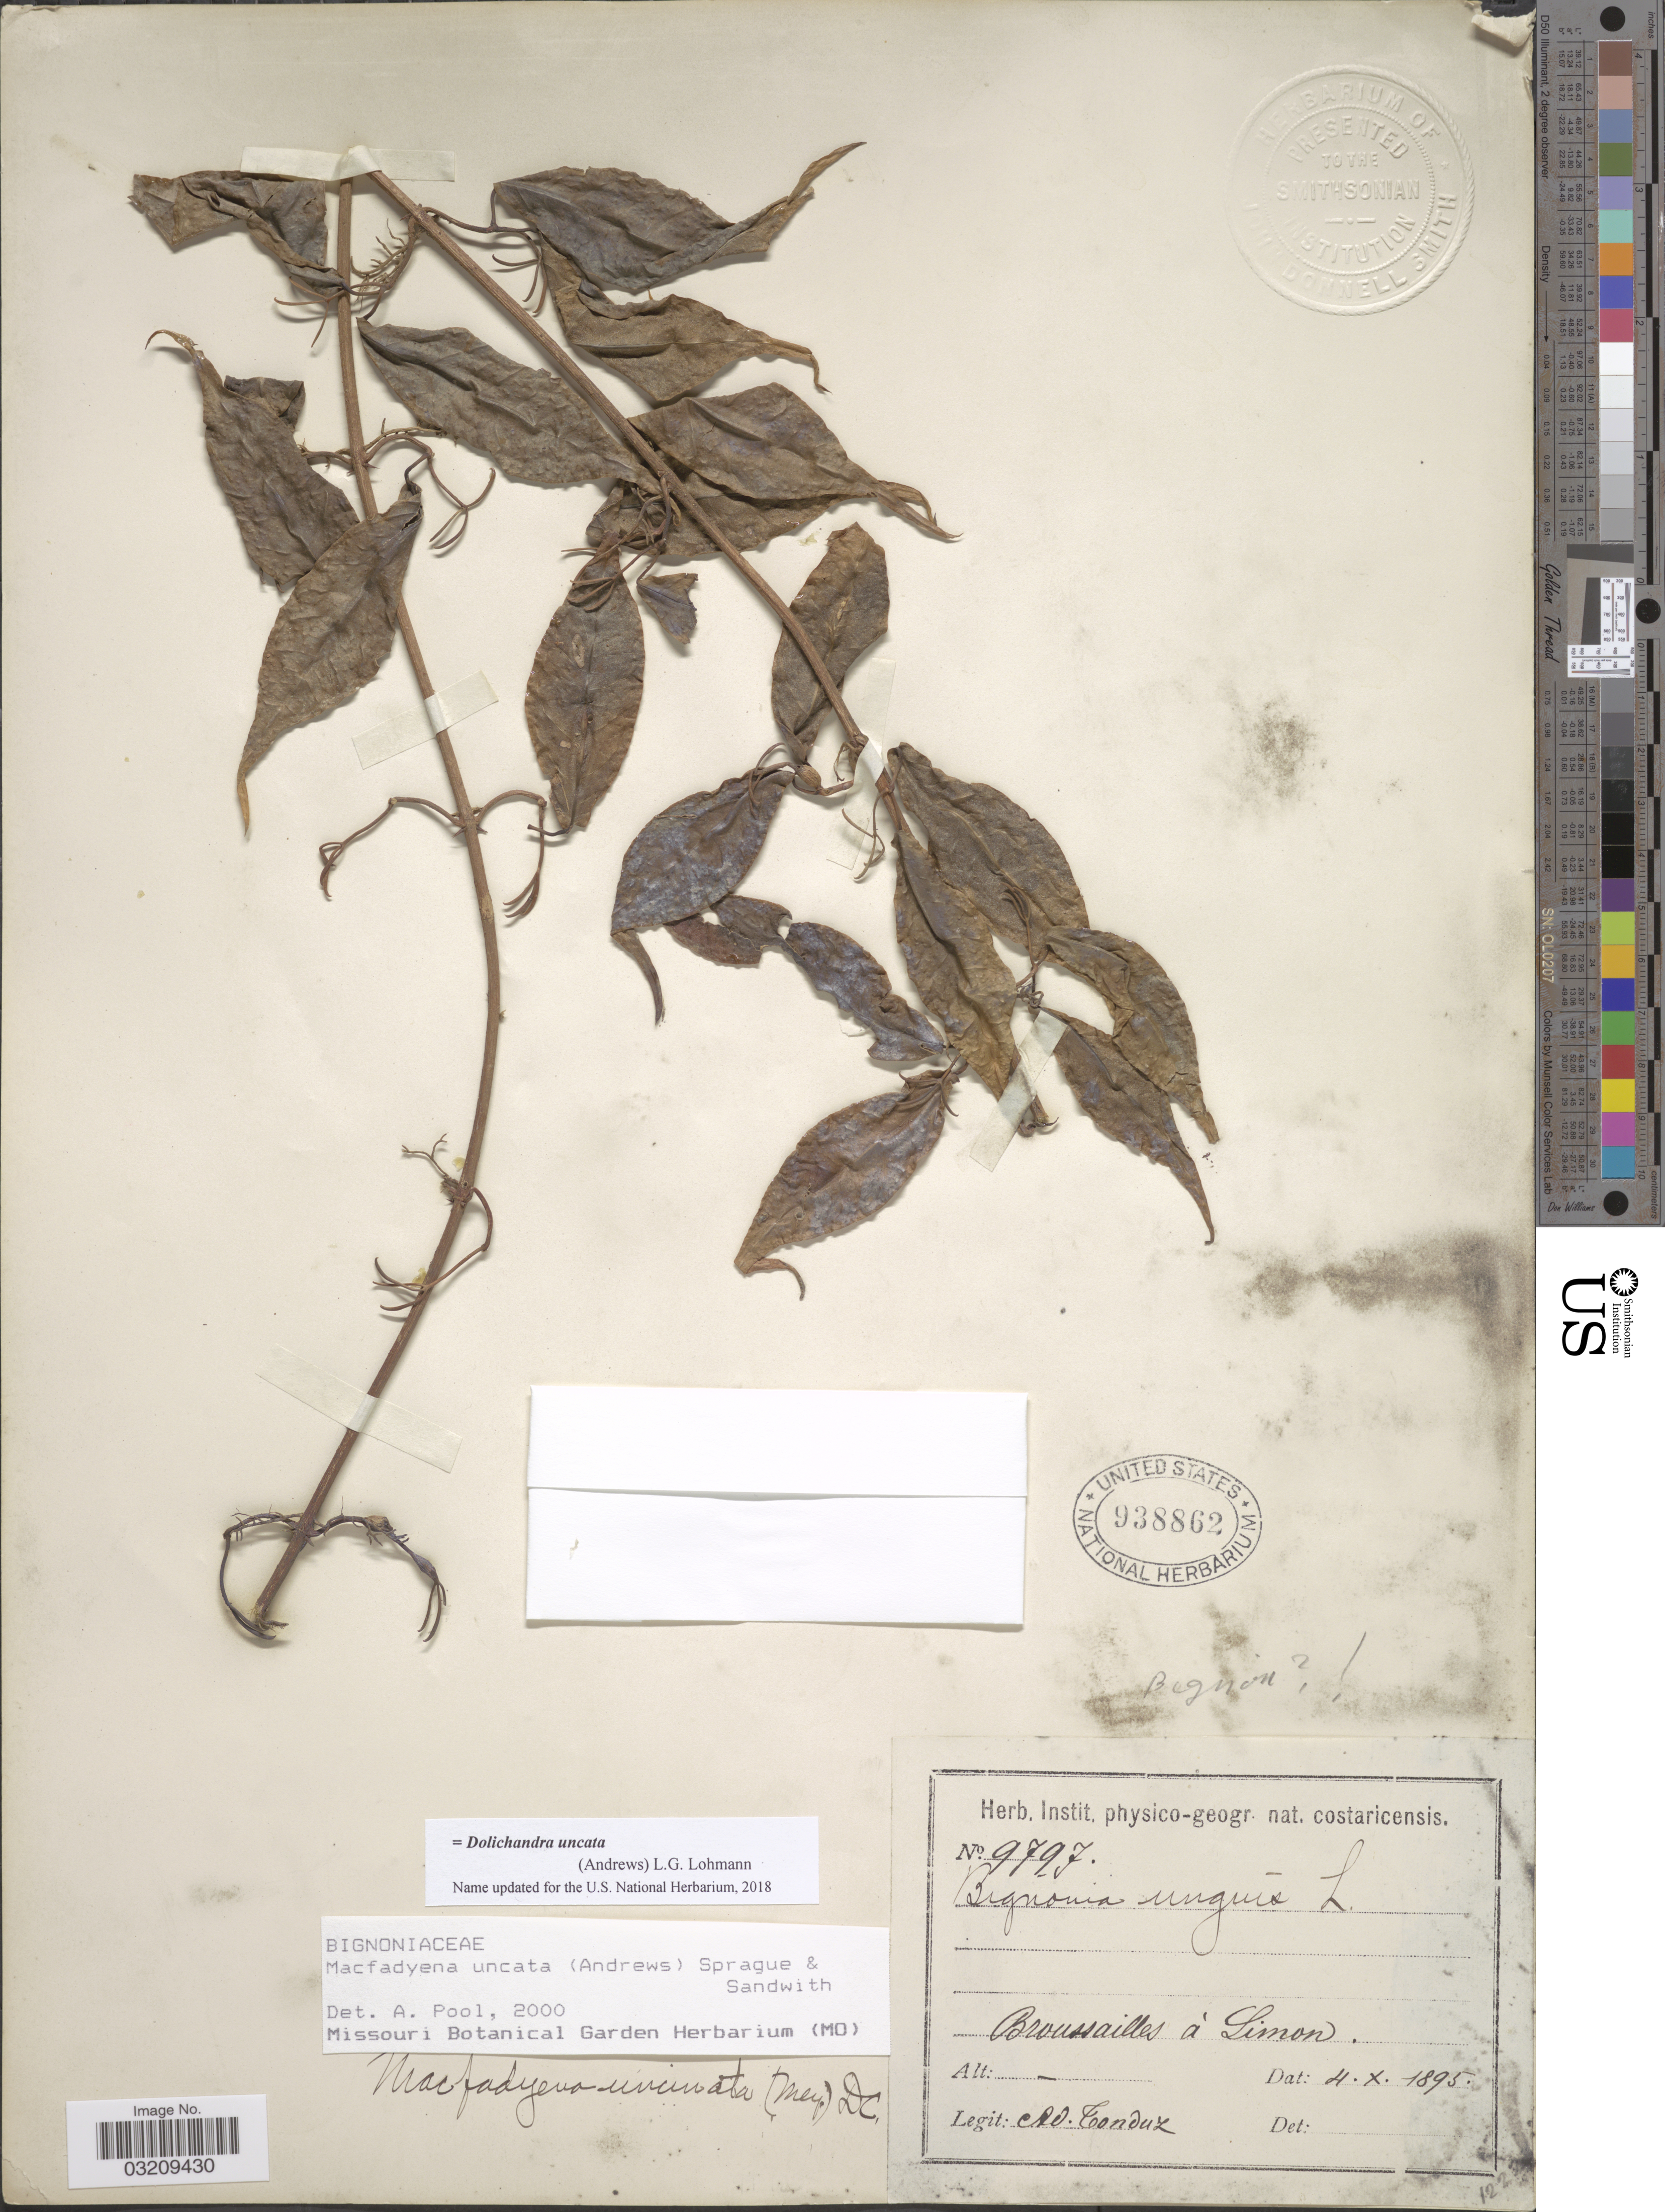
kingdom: Plantae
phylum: Tracheophyta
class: Magnoliopsida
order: Lamiales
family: Bignoniaceae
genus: Dolichandra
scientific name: Dolichandra uncata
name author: (Andrews) L.G. Lohmann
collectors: A. Tonduz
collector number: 9797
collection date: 1895-10-04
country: Costa Rica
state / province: Limón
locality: Broussailles à Limon.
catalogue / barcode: US 938862